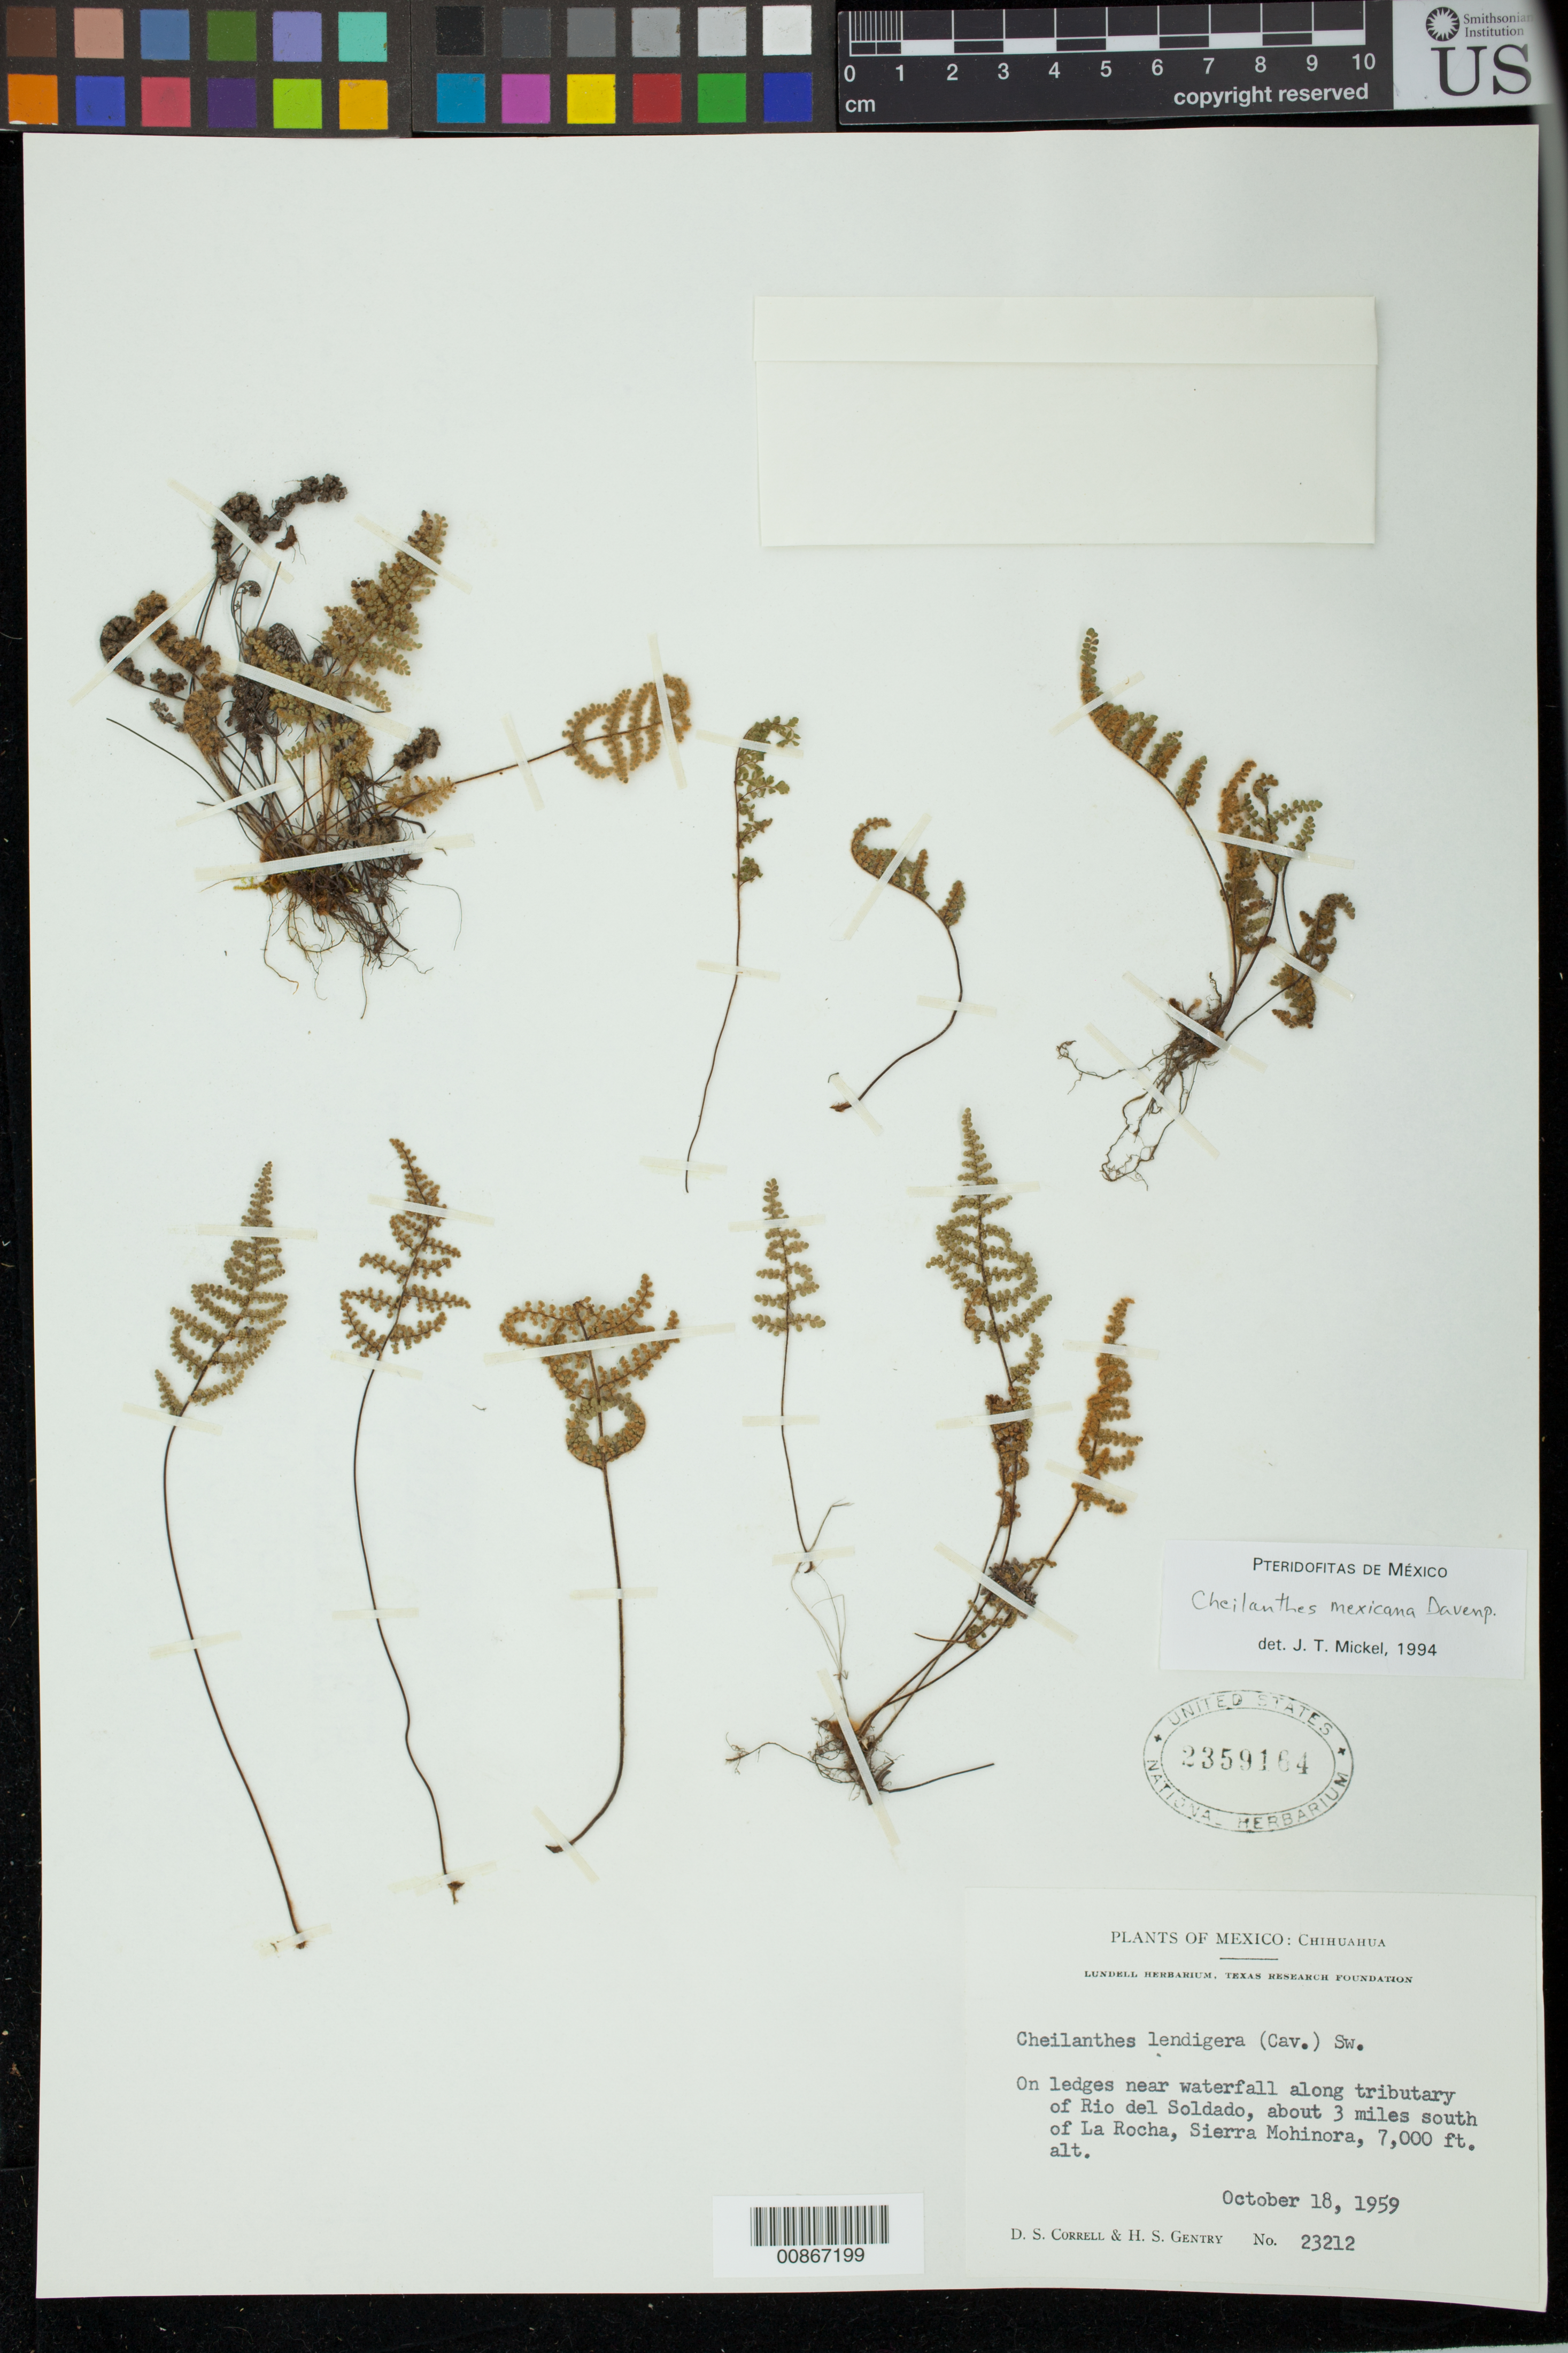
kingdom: Plantae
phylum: Tracheophyta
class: Polypodiopsida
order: Polypodiales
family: Pteridaceae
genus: Myriopteris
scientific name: Myriopteris mexicana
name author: (Davenp.) Grusz & Windham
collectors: D. S. Correll & H. S. Gentry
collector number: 23212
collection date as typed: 18 Oct 1959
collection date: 1959-10-18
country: Mexico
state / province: Chihuahua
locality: Near waterfall along tributary of Río del Soldado, about 3 miles south of La Rocha, Sierra Mohinora.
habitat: On ledges near waterfall along tributary of river.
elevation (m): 2134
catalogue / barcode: US 2359164